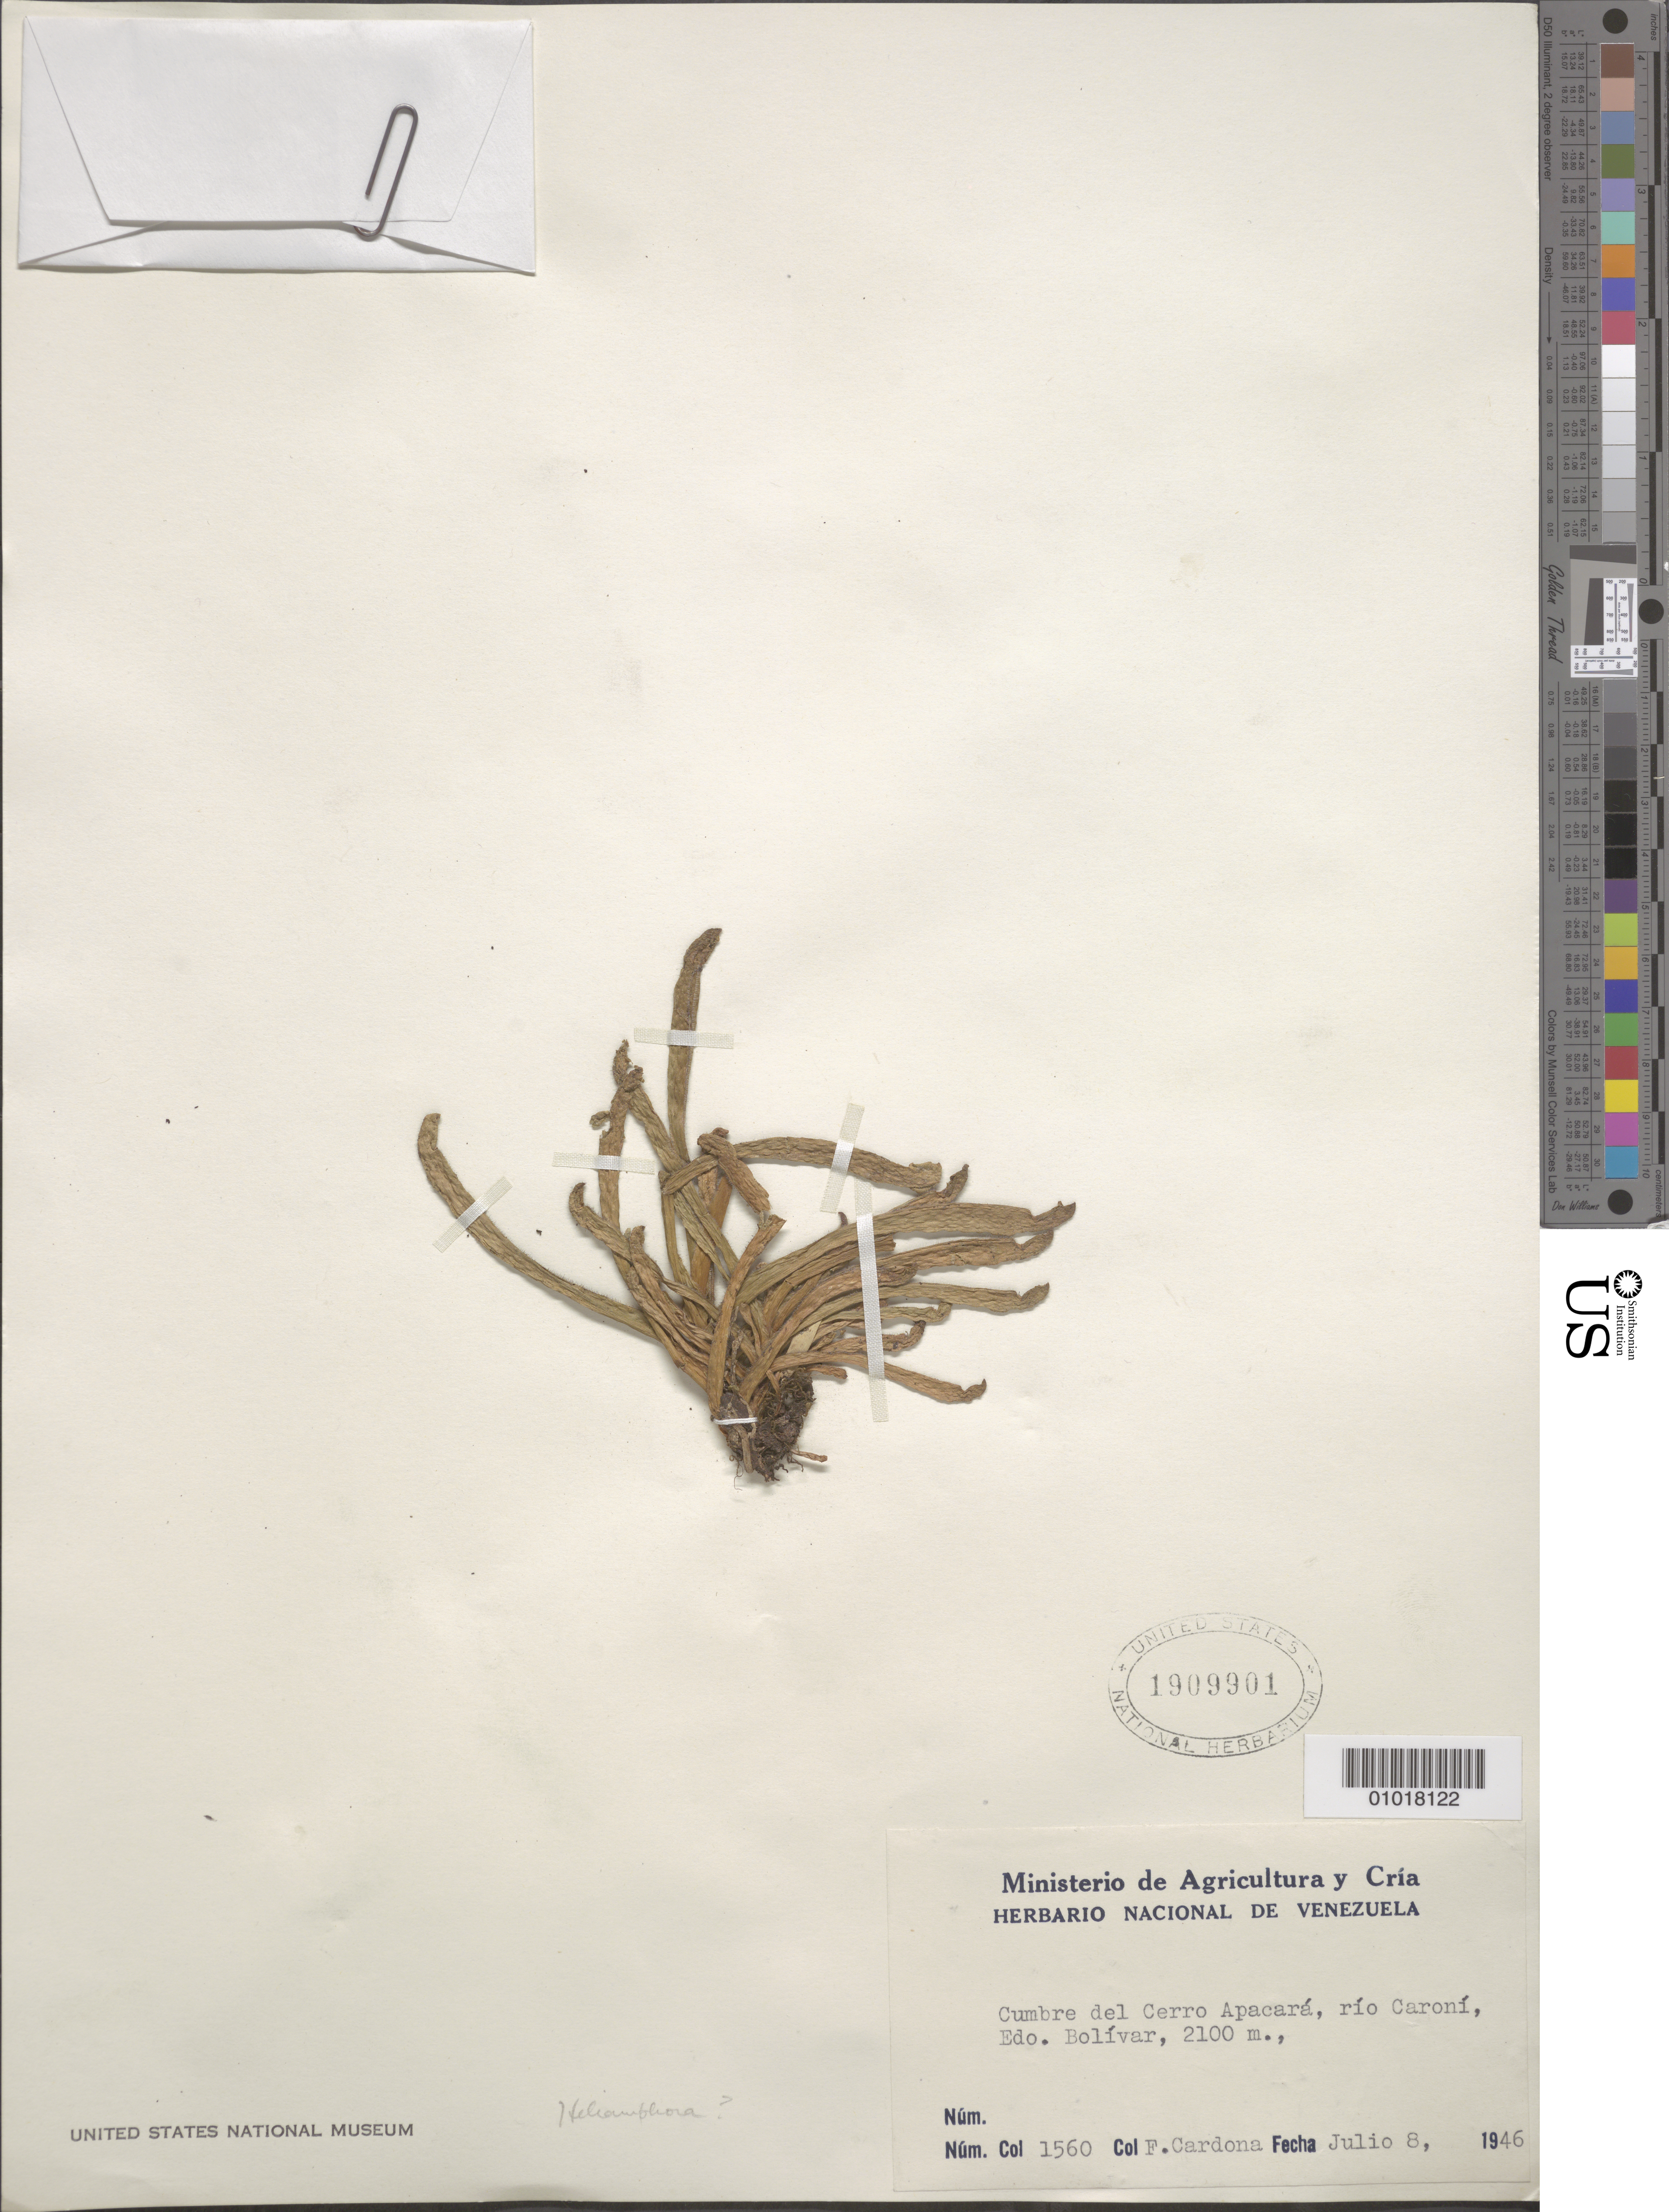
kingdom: Plantae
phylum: Tracheophyta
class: Magnoliopsida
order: Ericales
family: Sarraceniaceae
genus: Heliamphora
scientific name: Heliamphora sp.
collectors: F. Cardona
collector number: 1560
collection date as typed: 8-Jul-46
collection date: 1946-07-08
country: Venezuela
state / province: Bolívar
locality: Cumbre del Cerro Apacara, rio Caroni.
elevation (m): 2100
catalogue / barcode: US 1909901